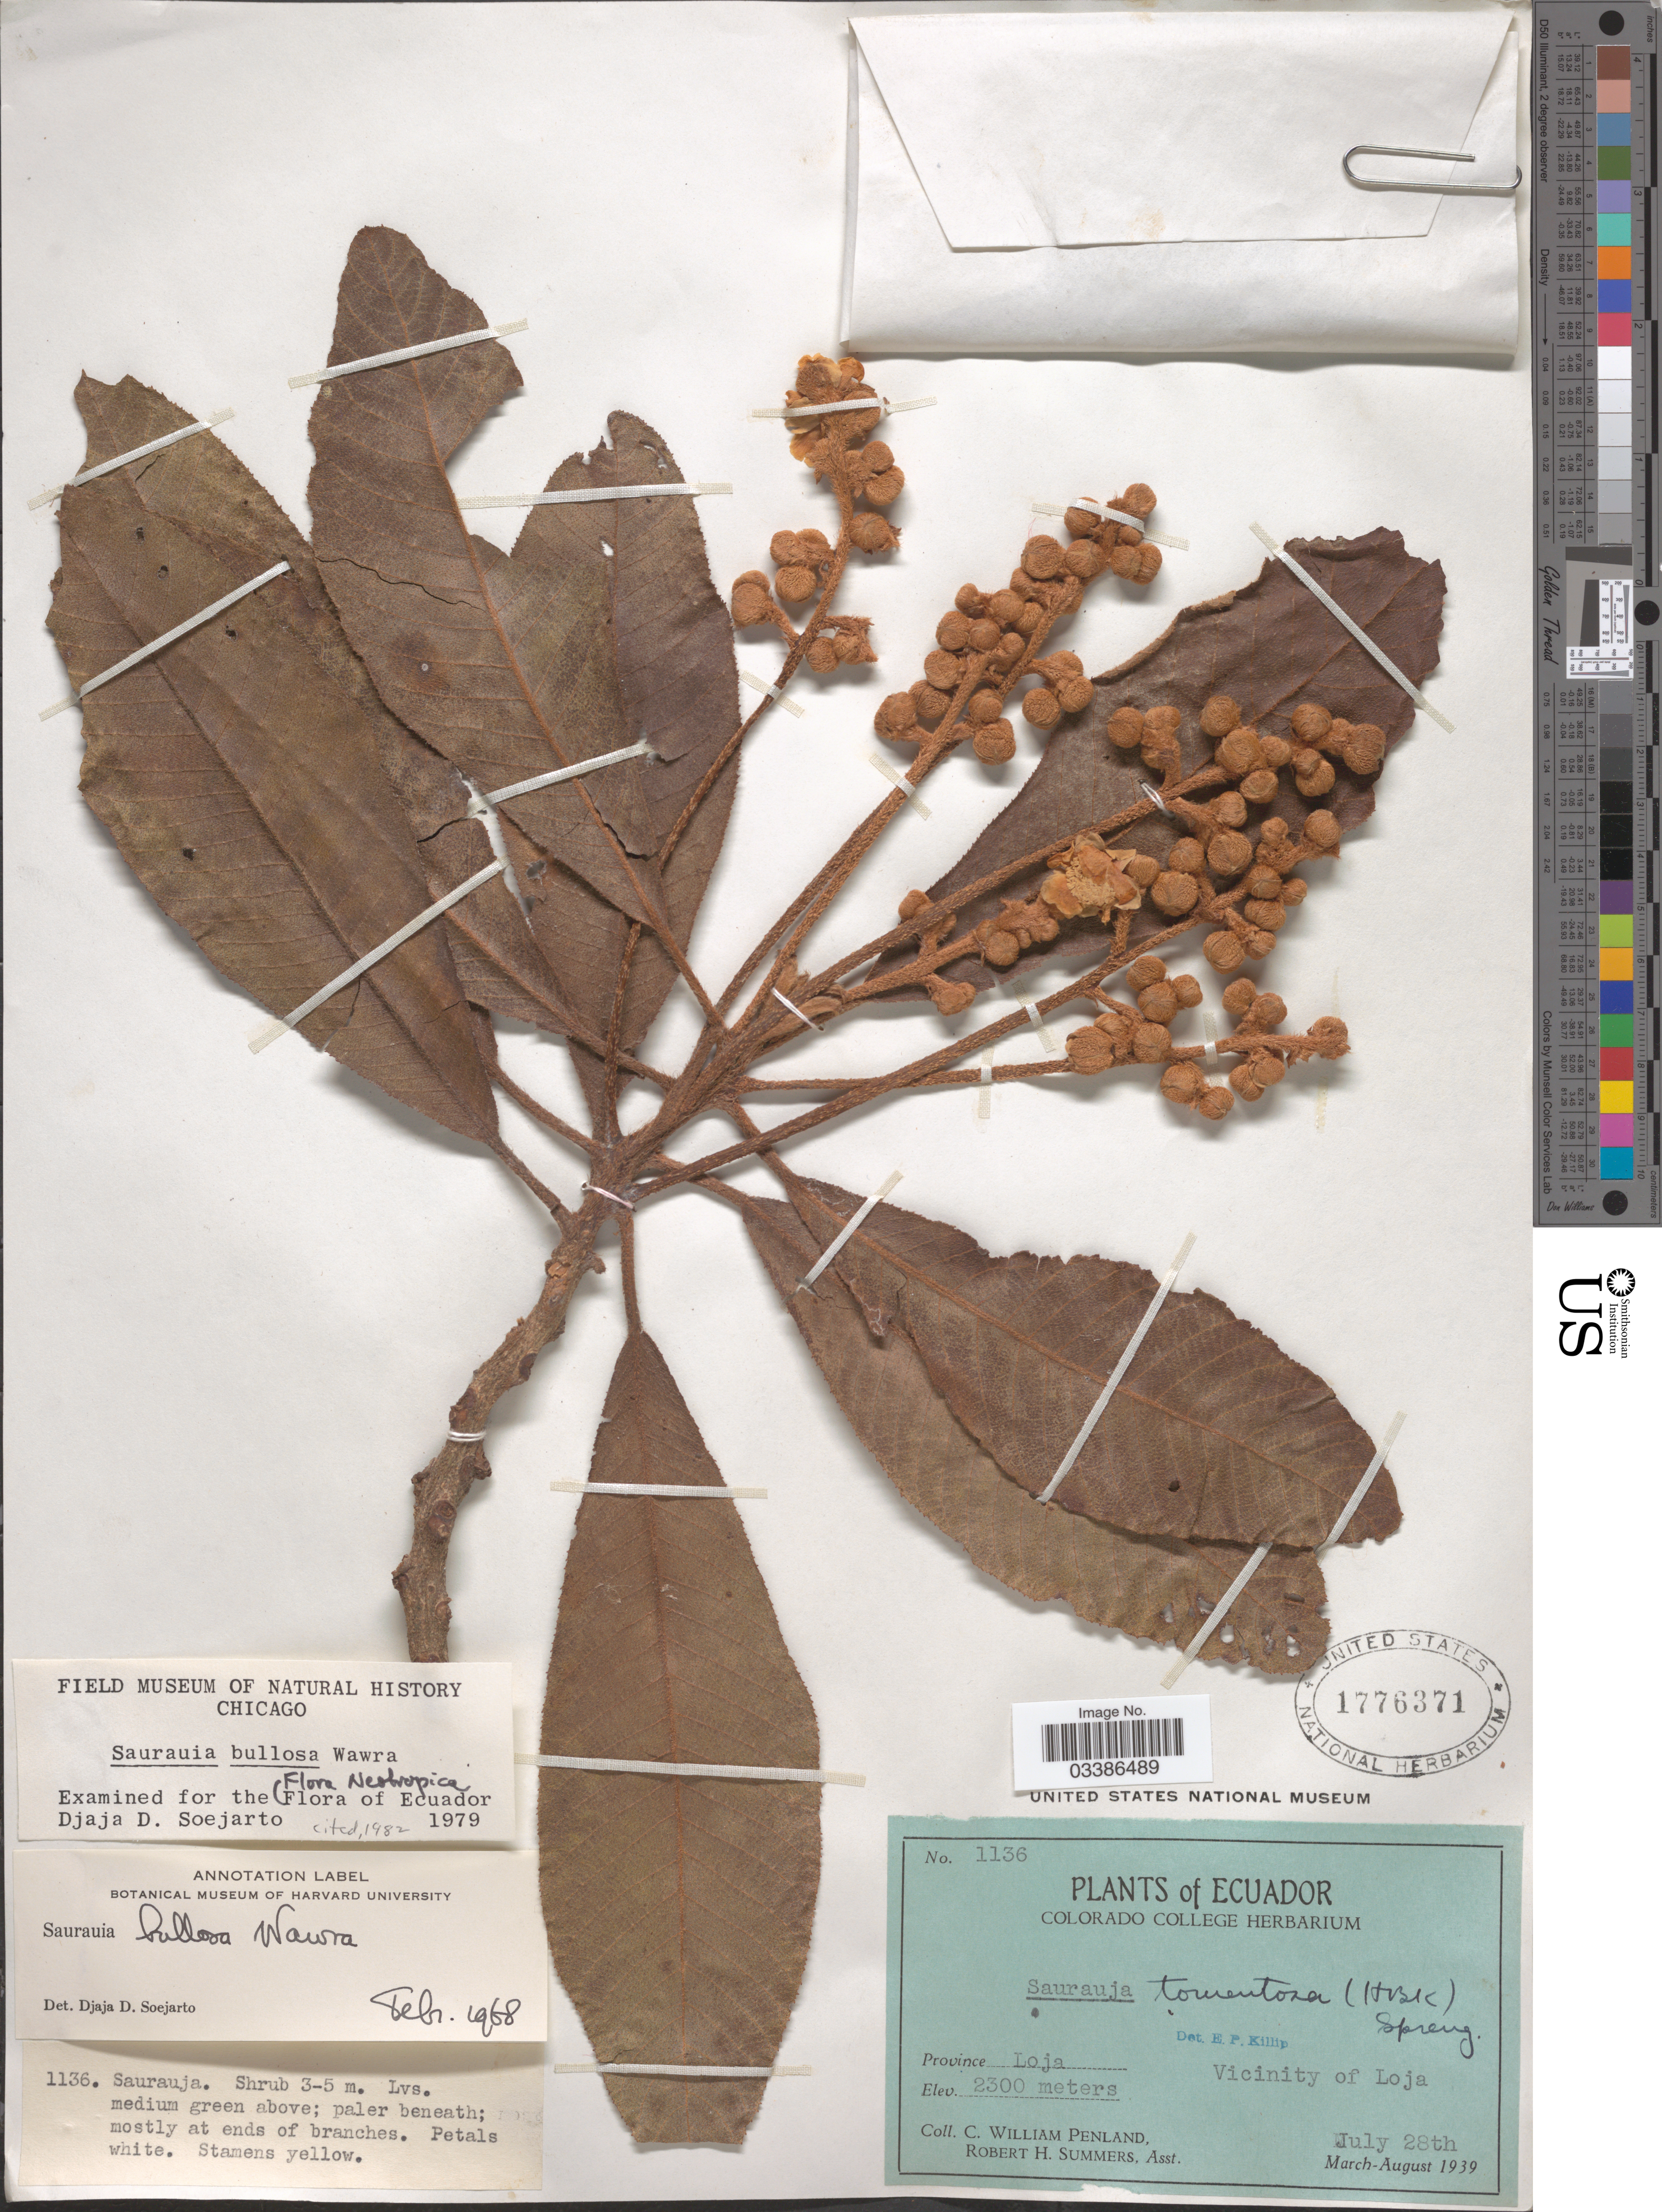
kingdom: Plantae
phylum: Tracheophyta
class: Magnoliopsida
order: Ericales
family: Actinidiaceae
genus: Saurauia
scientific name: Saurauia bullosa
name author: Wawra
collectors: C. W. Penland & R. Summers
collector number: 1136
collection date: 1939-07-28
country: Ecuador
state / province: Loja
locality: Vicinity of Loja.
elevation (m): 2300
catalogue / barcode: US 1776371